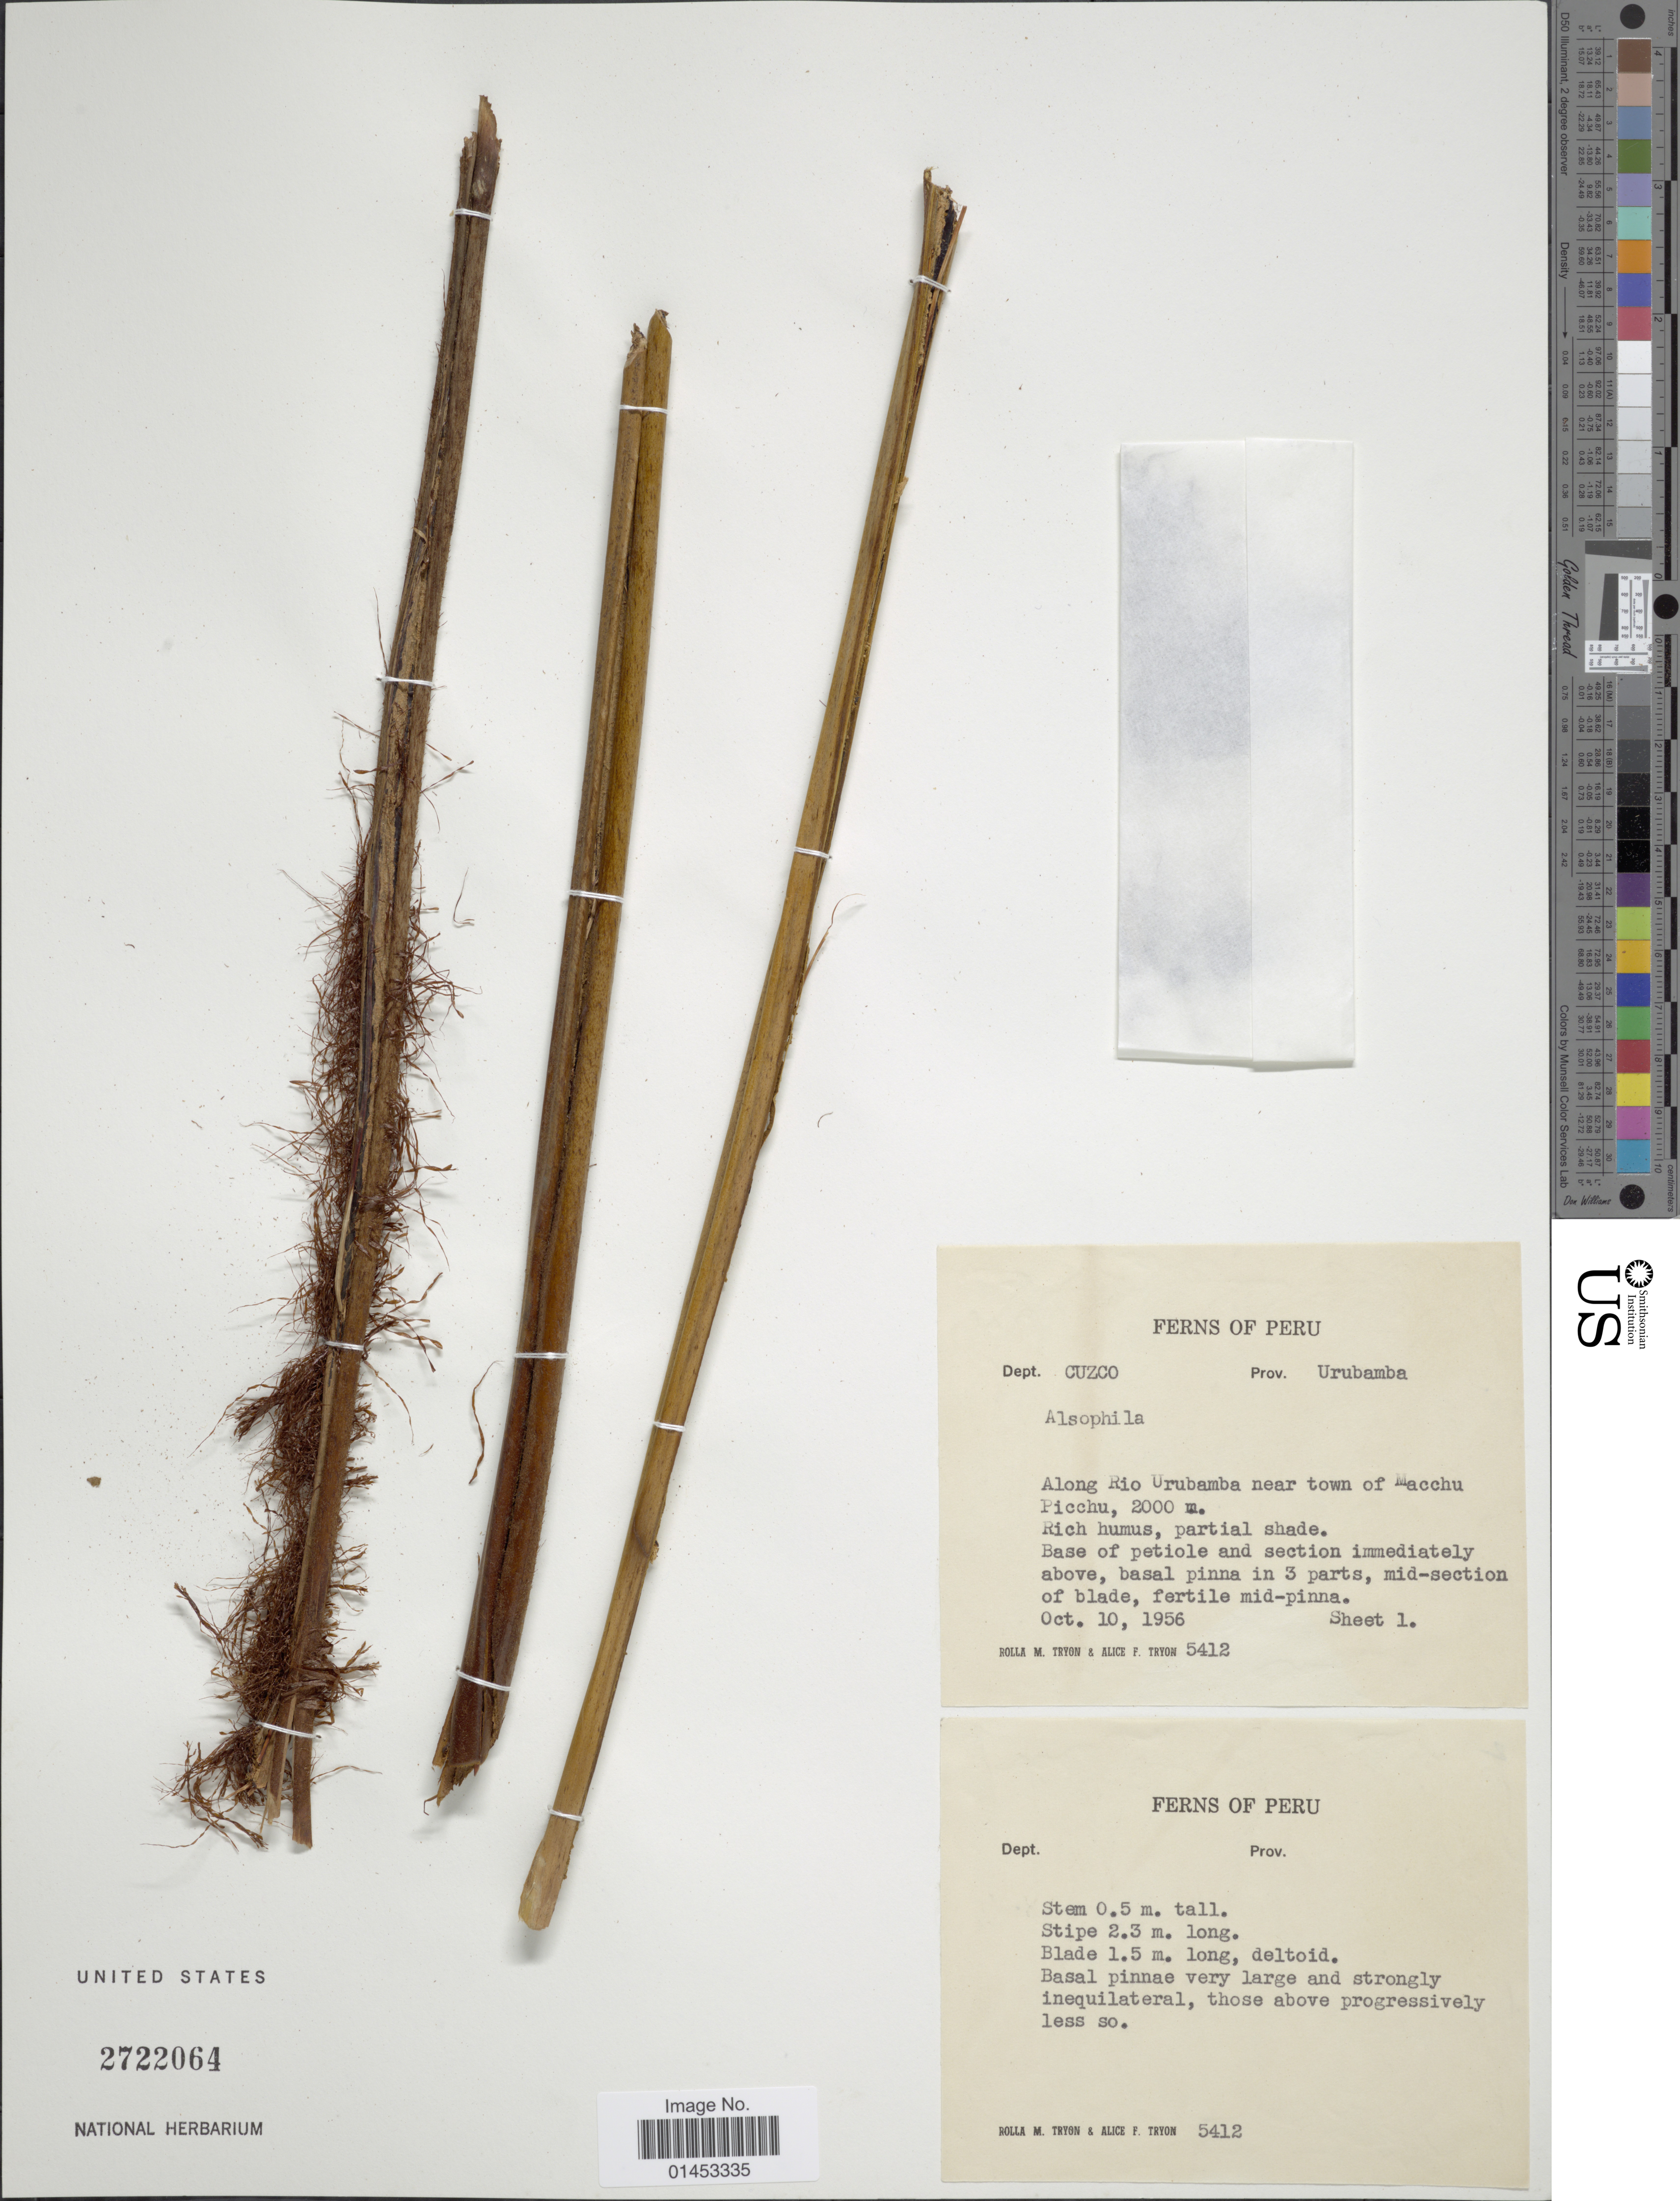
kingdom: Plantae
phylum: Tracheophyta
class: Polypodiopsida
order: Cyatheales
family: Cyatheaceae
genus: Cyathea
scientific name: Cyathea sp.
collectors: R. M. Tryon & A. F. Tryon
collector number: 5412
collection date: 1956-10-10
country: Peru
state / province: Cusco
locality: Dept. Cuzco, Prov. Urubamba, along Rio Urubamba near town of Machhu Picchu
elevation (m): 2000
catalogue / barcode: US 2722064